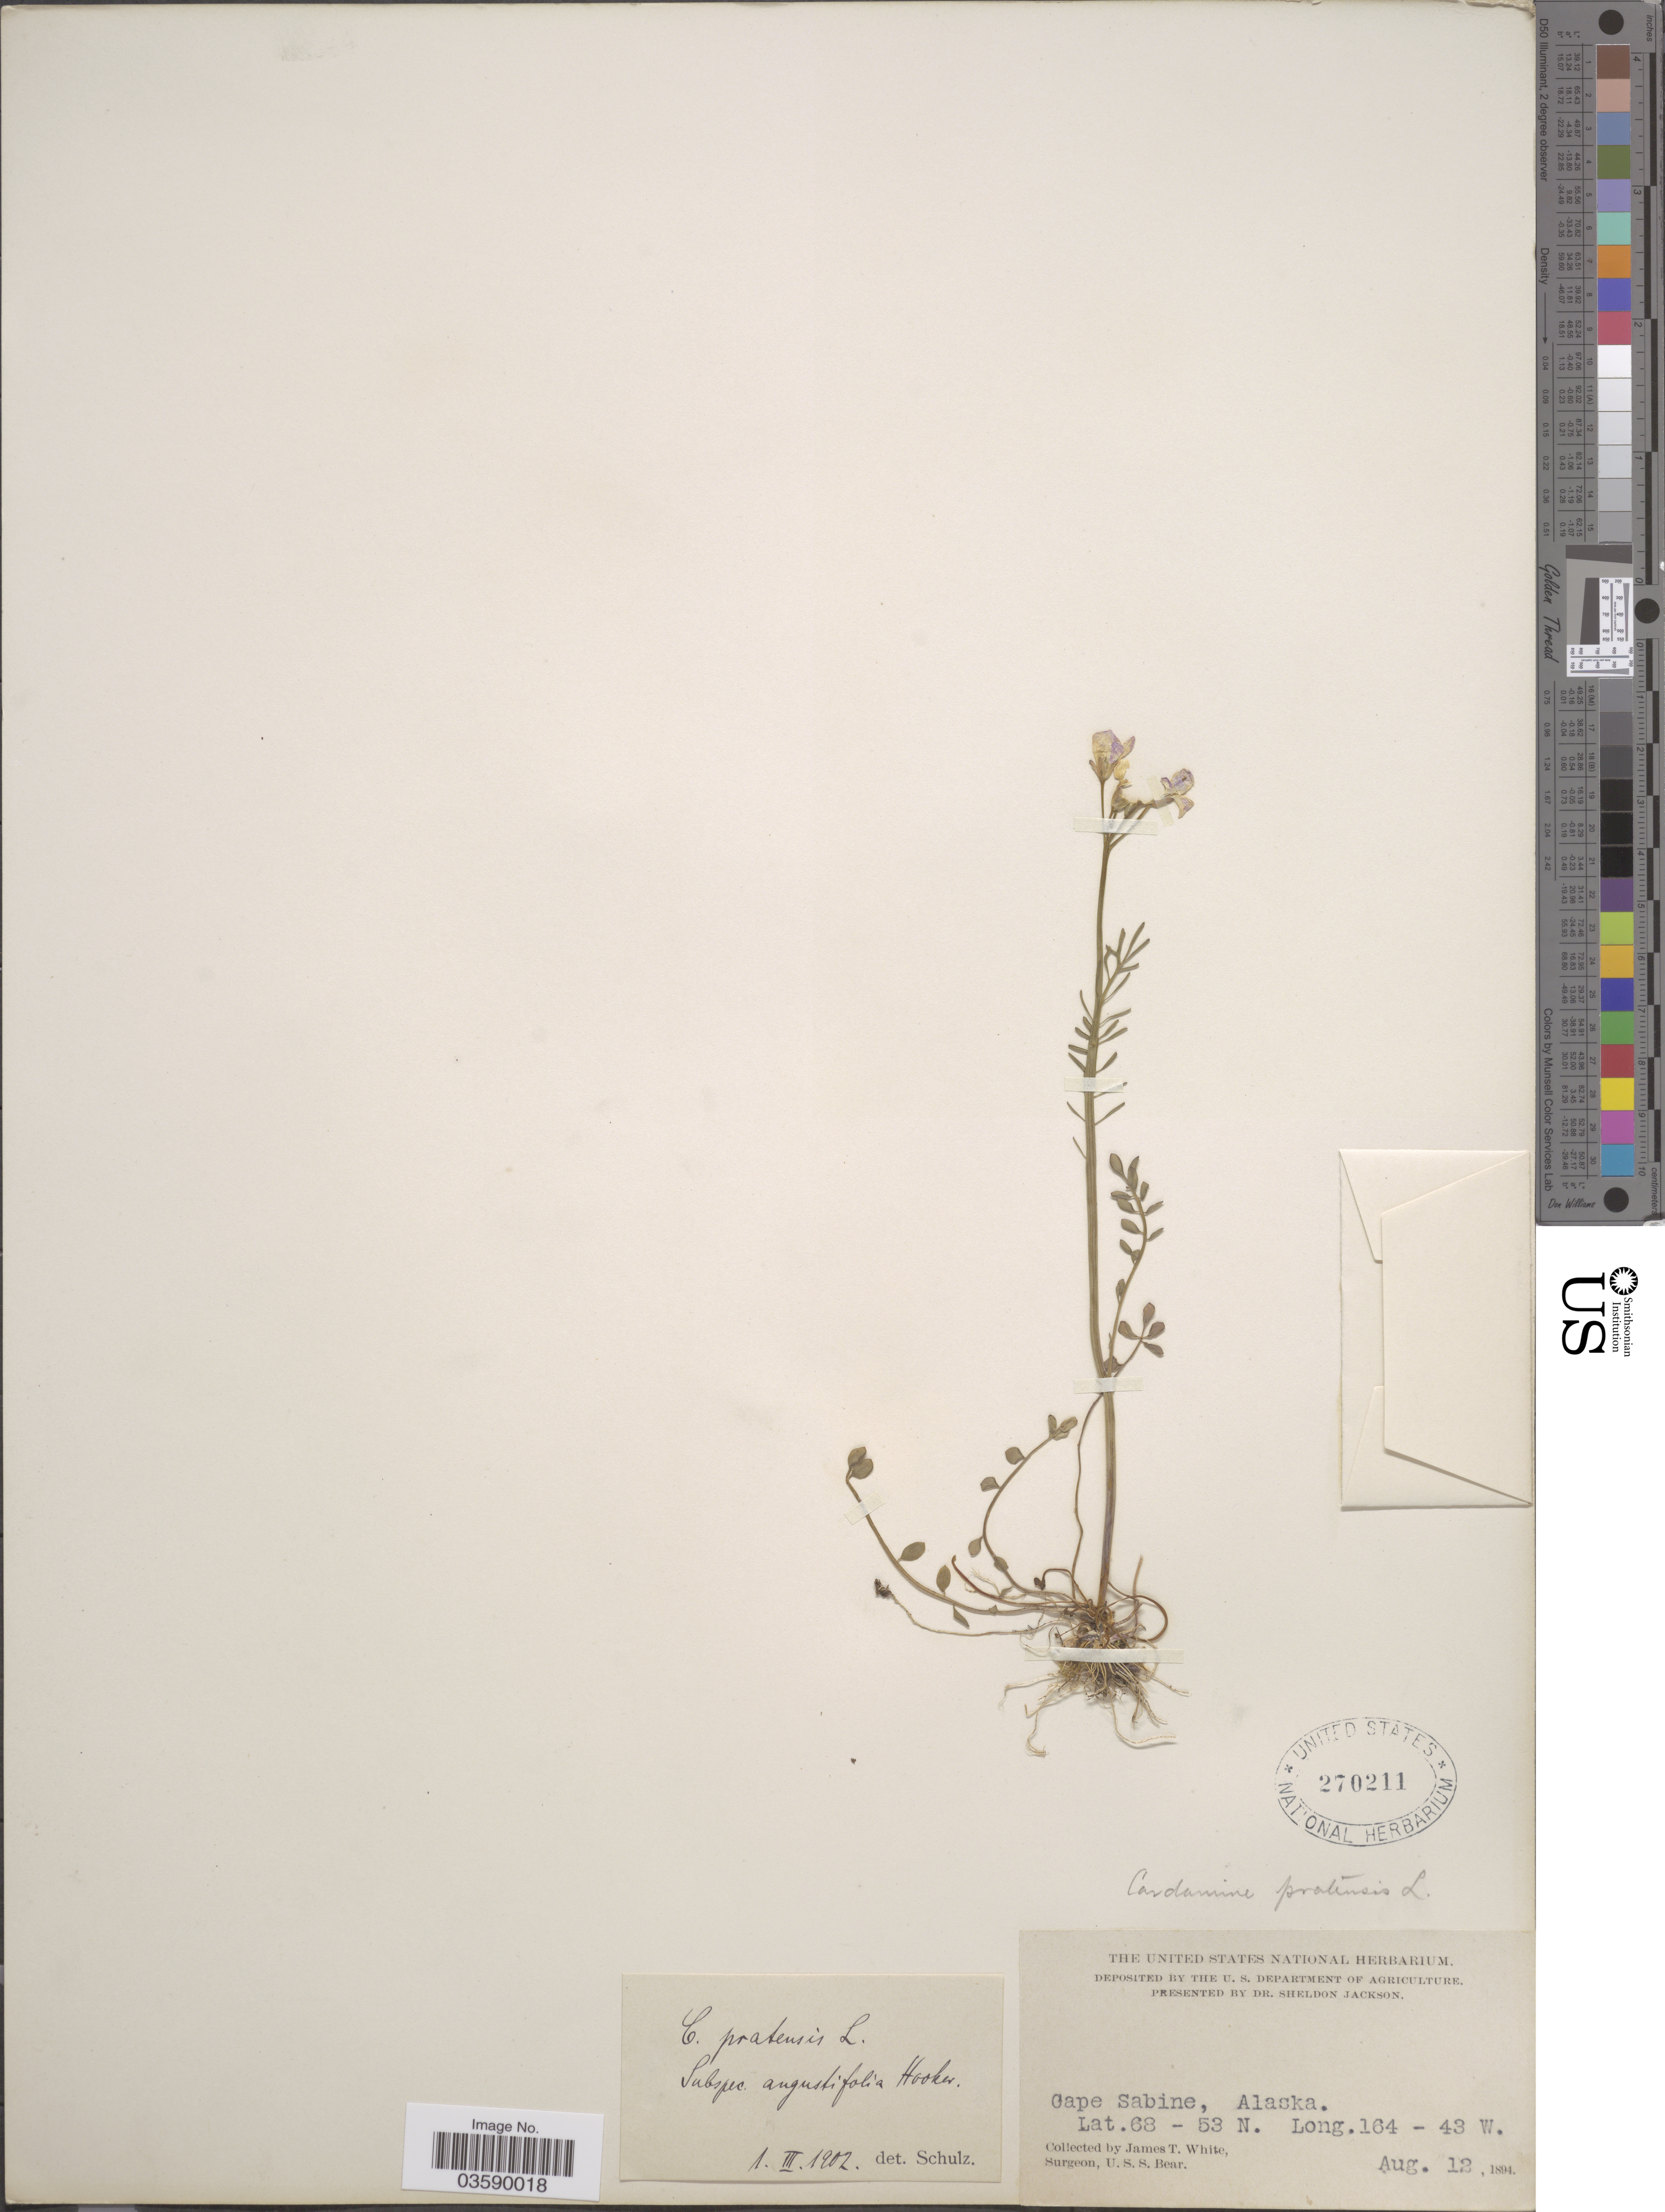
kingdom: Plantae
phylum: Tracheophyta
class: Magnoliopsida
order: Brassicales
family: Brassicaceae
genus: Cardamine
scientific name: Cardamine pratensis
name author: L.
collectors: J. T. White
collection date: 1894-08-12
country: United States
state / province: Alaska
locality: Cape Sabine.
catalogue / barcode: US 270211